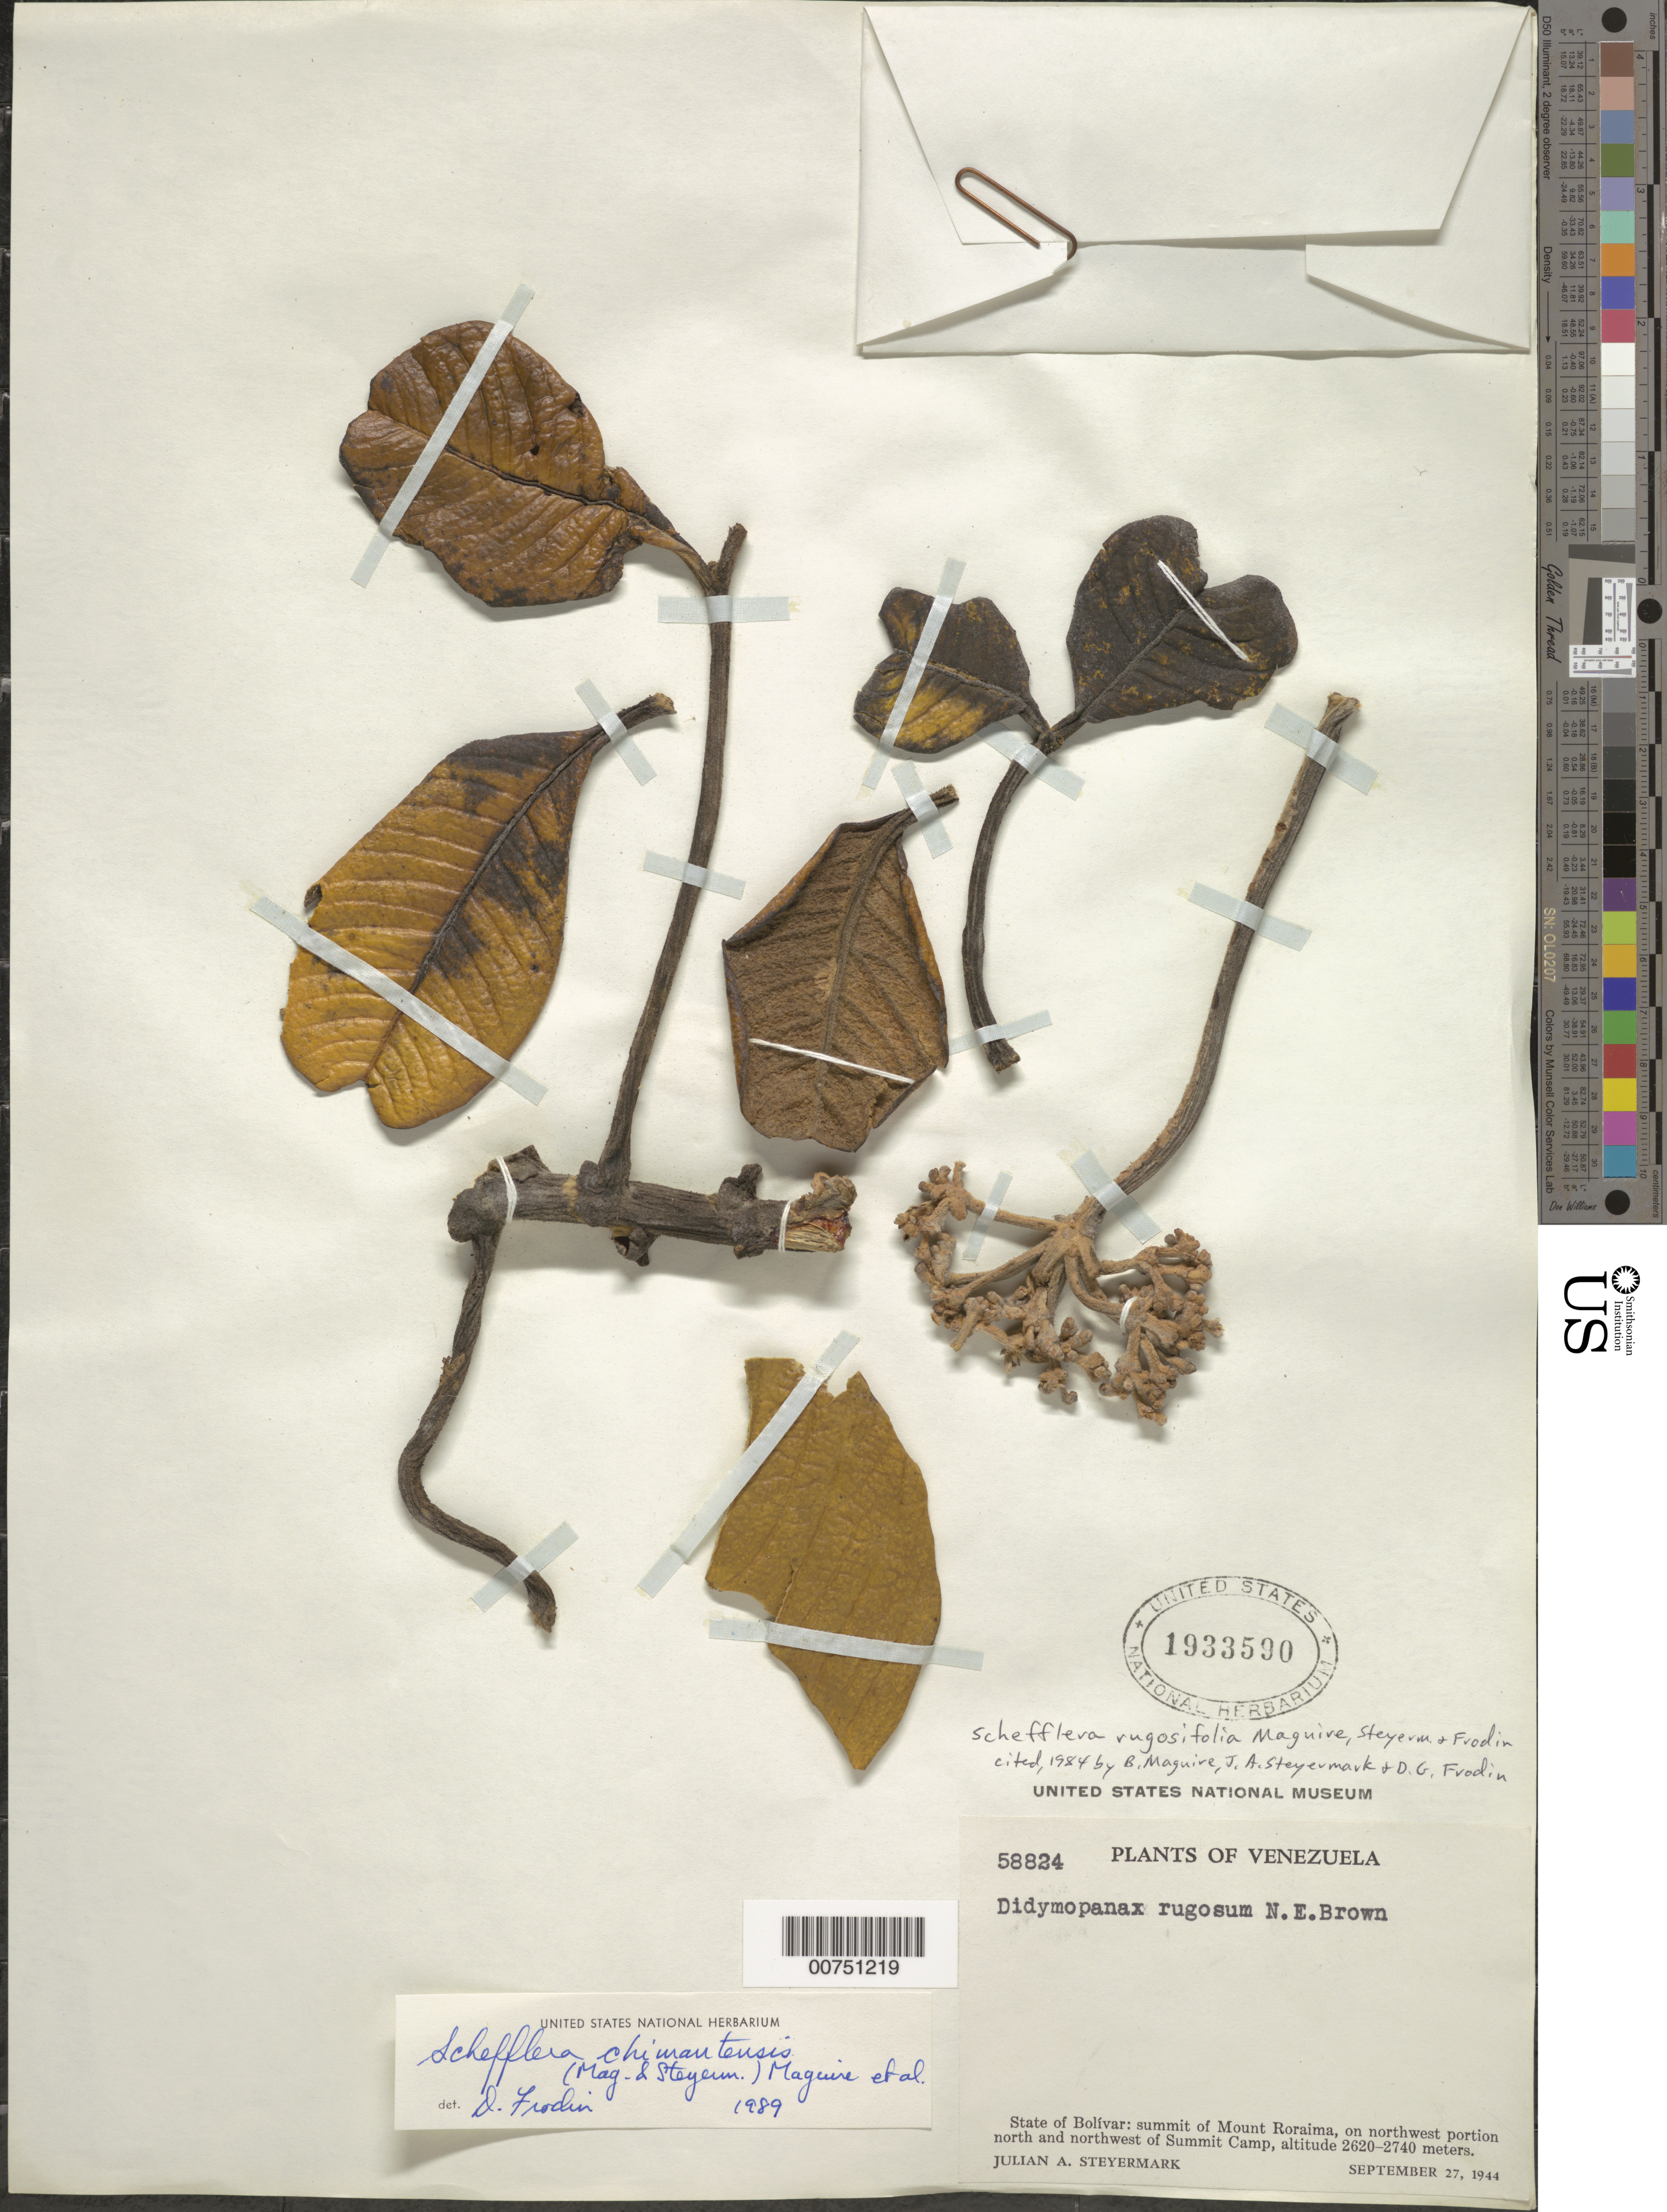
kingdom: Plantae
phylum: Tracheophyta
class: Magnoliopsida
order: Apiales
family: Araliaceae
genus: Schefflera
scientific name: Schefflera chimantensis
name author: (Steyerm. & Maguire) Maguire et al.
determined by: Frodin, D. G.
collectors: J. Steyermark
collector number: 58824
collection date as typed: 27-Sep-44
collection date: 1944-09-27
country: Venezuela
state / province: Bolívar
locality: Mt. Roraima, summit, on northwest portion, north and northwest of Summit Camp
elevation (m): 2620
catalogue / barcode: US 1933590